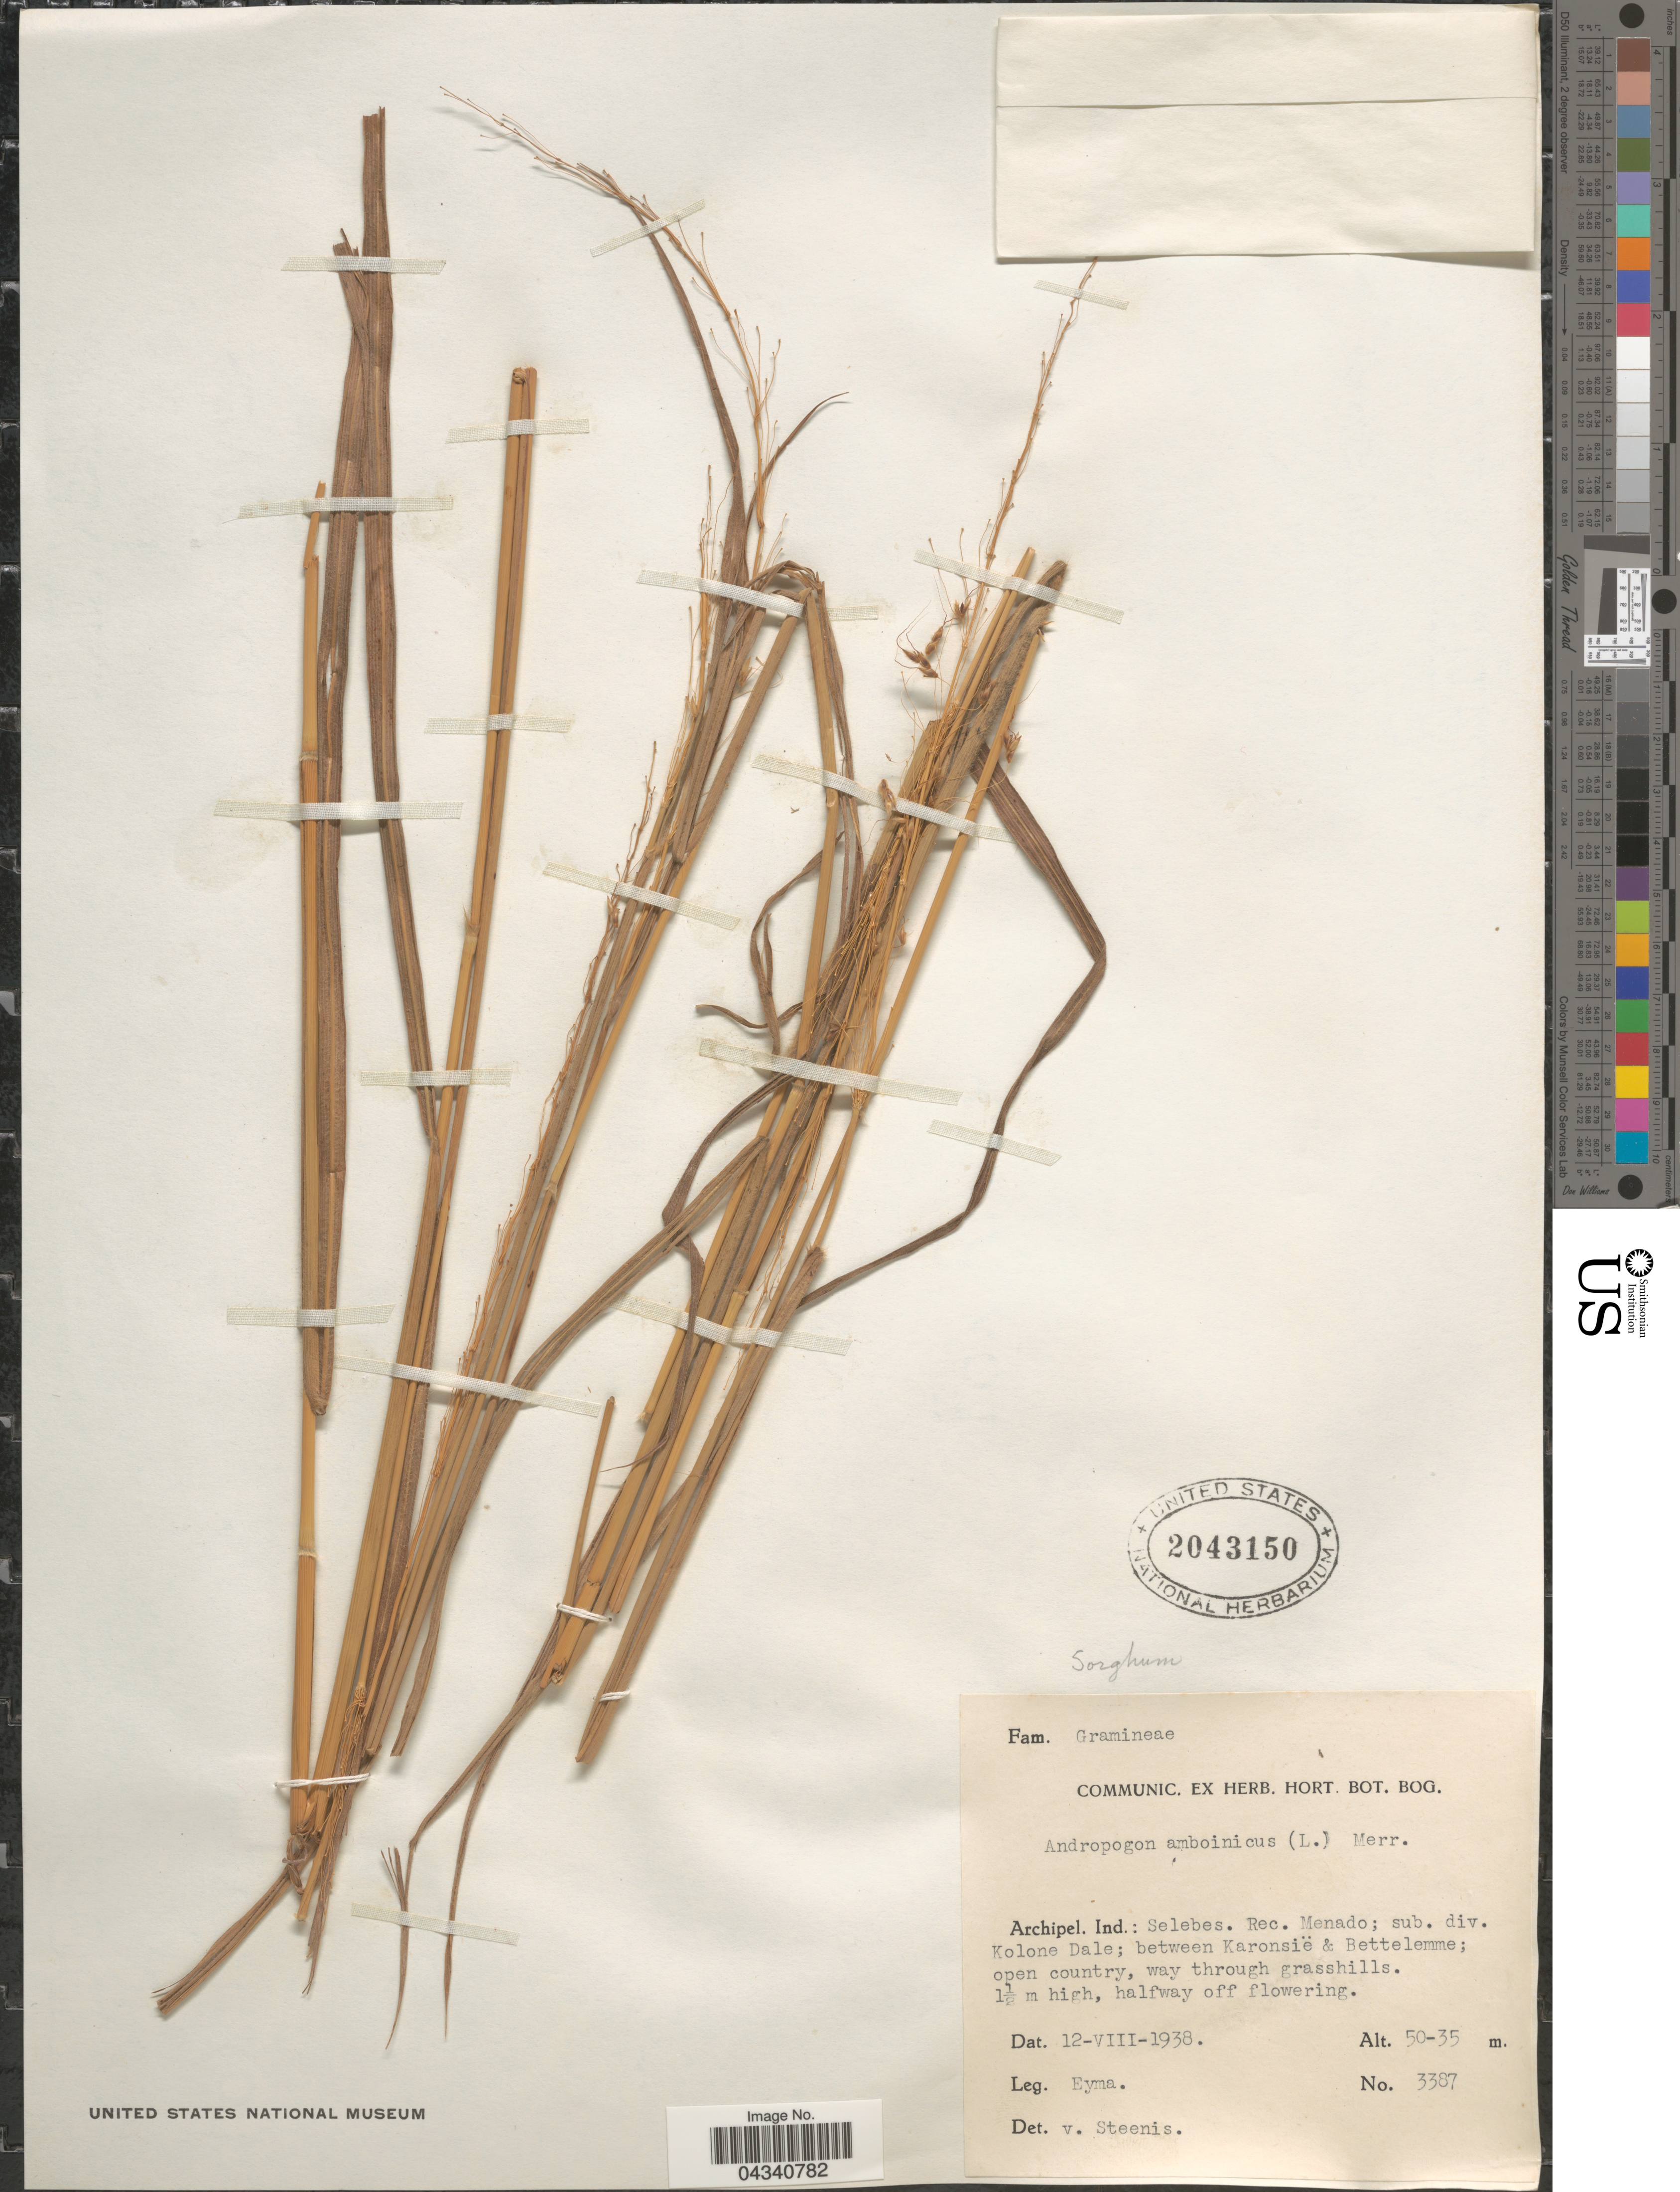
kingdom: Plantae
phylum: Tracheophyta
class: Liliopsida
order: Poales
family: Poaceae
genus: Sorghum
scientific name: Sorghum nitidum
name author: (Vahl) Pers.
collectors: Eyma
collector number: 3387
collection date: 1938-08-12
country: Indonesia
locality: Archipel. Ind.: Selebes. Rec. Menado; sub. div. Kolone Dale; between Karonsië & Bettelemme; open country, way through grasshills.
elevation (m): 35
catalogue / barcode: US 2043150